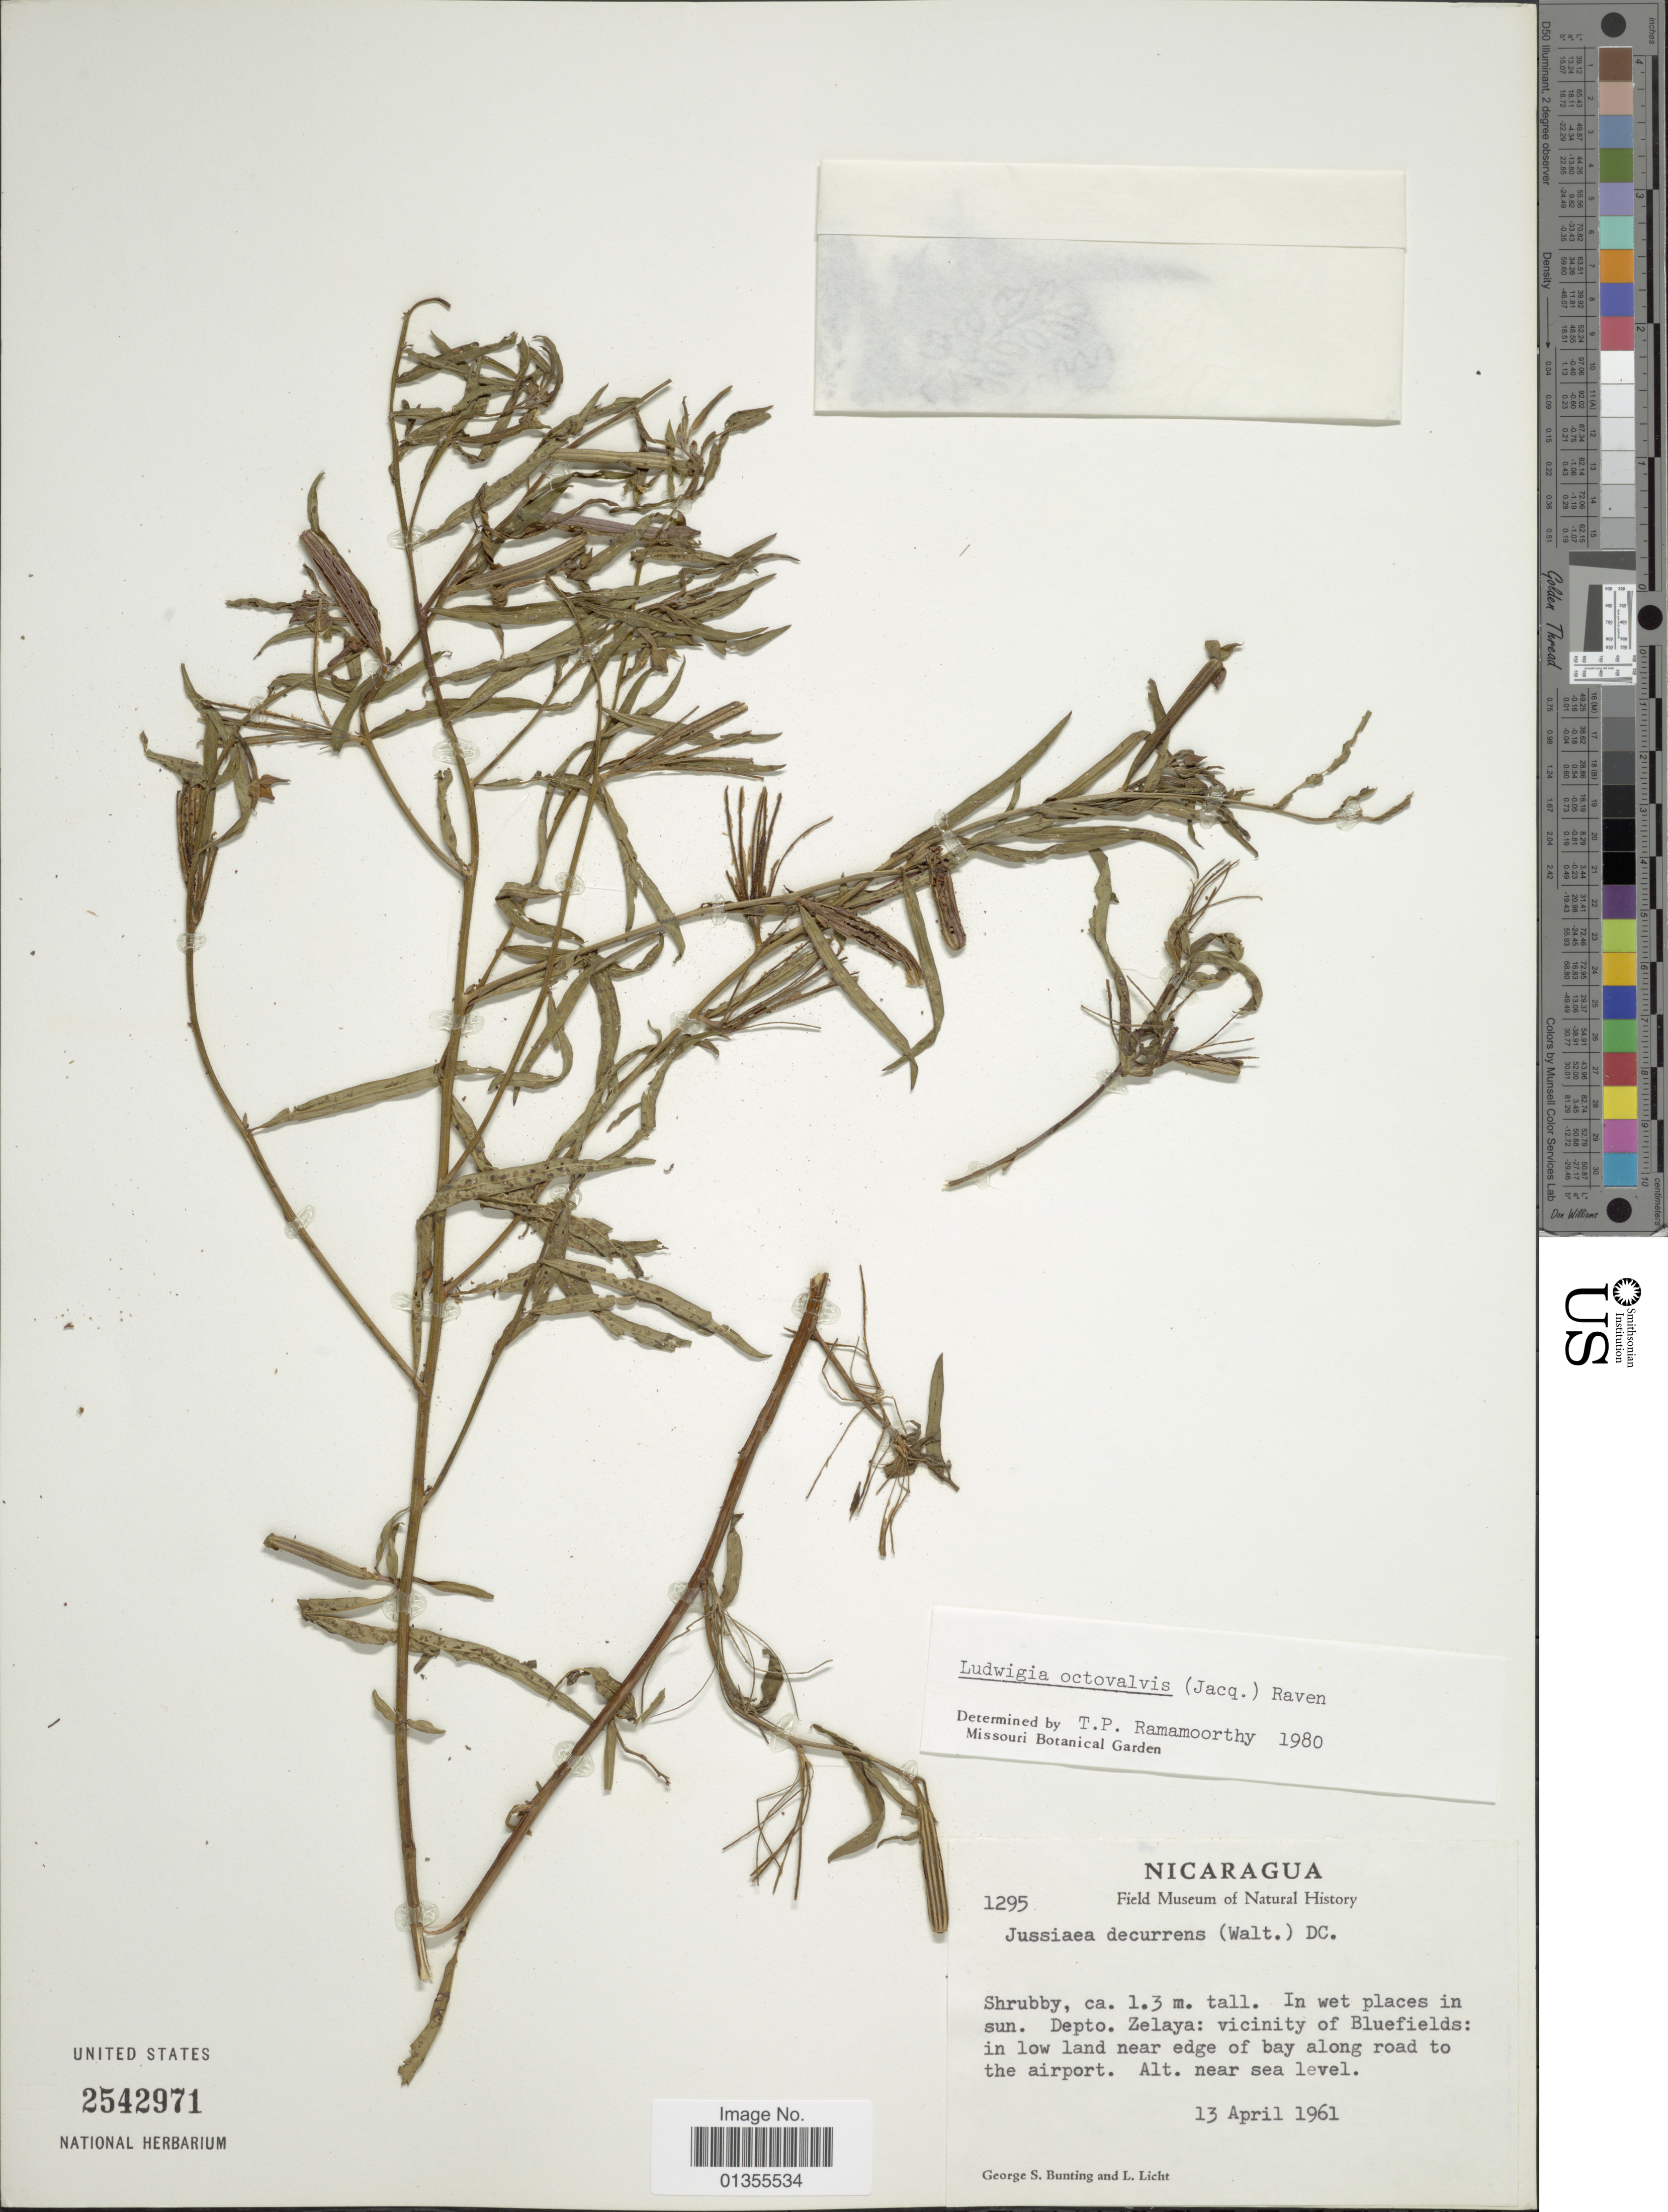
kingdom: Plantae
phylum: Tracheophyta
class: Magnoliopsida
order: Myrtales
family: Onagraceae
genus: Ludwigia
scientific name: Ludwigia octovalvis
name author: (Jacq.) P.H. Raven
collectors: G. S. Bunting & L. Licht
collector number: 1295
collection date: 1961-04-13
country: Nicaragua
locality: Depto. Zelaya: vicinity of Bluefields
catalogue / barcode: US 2542971